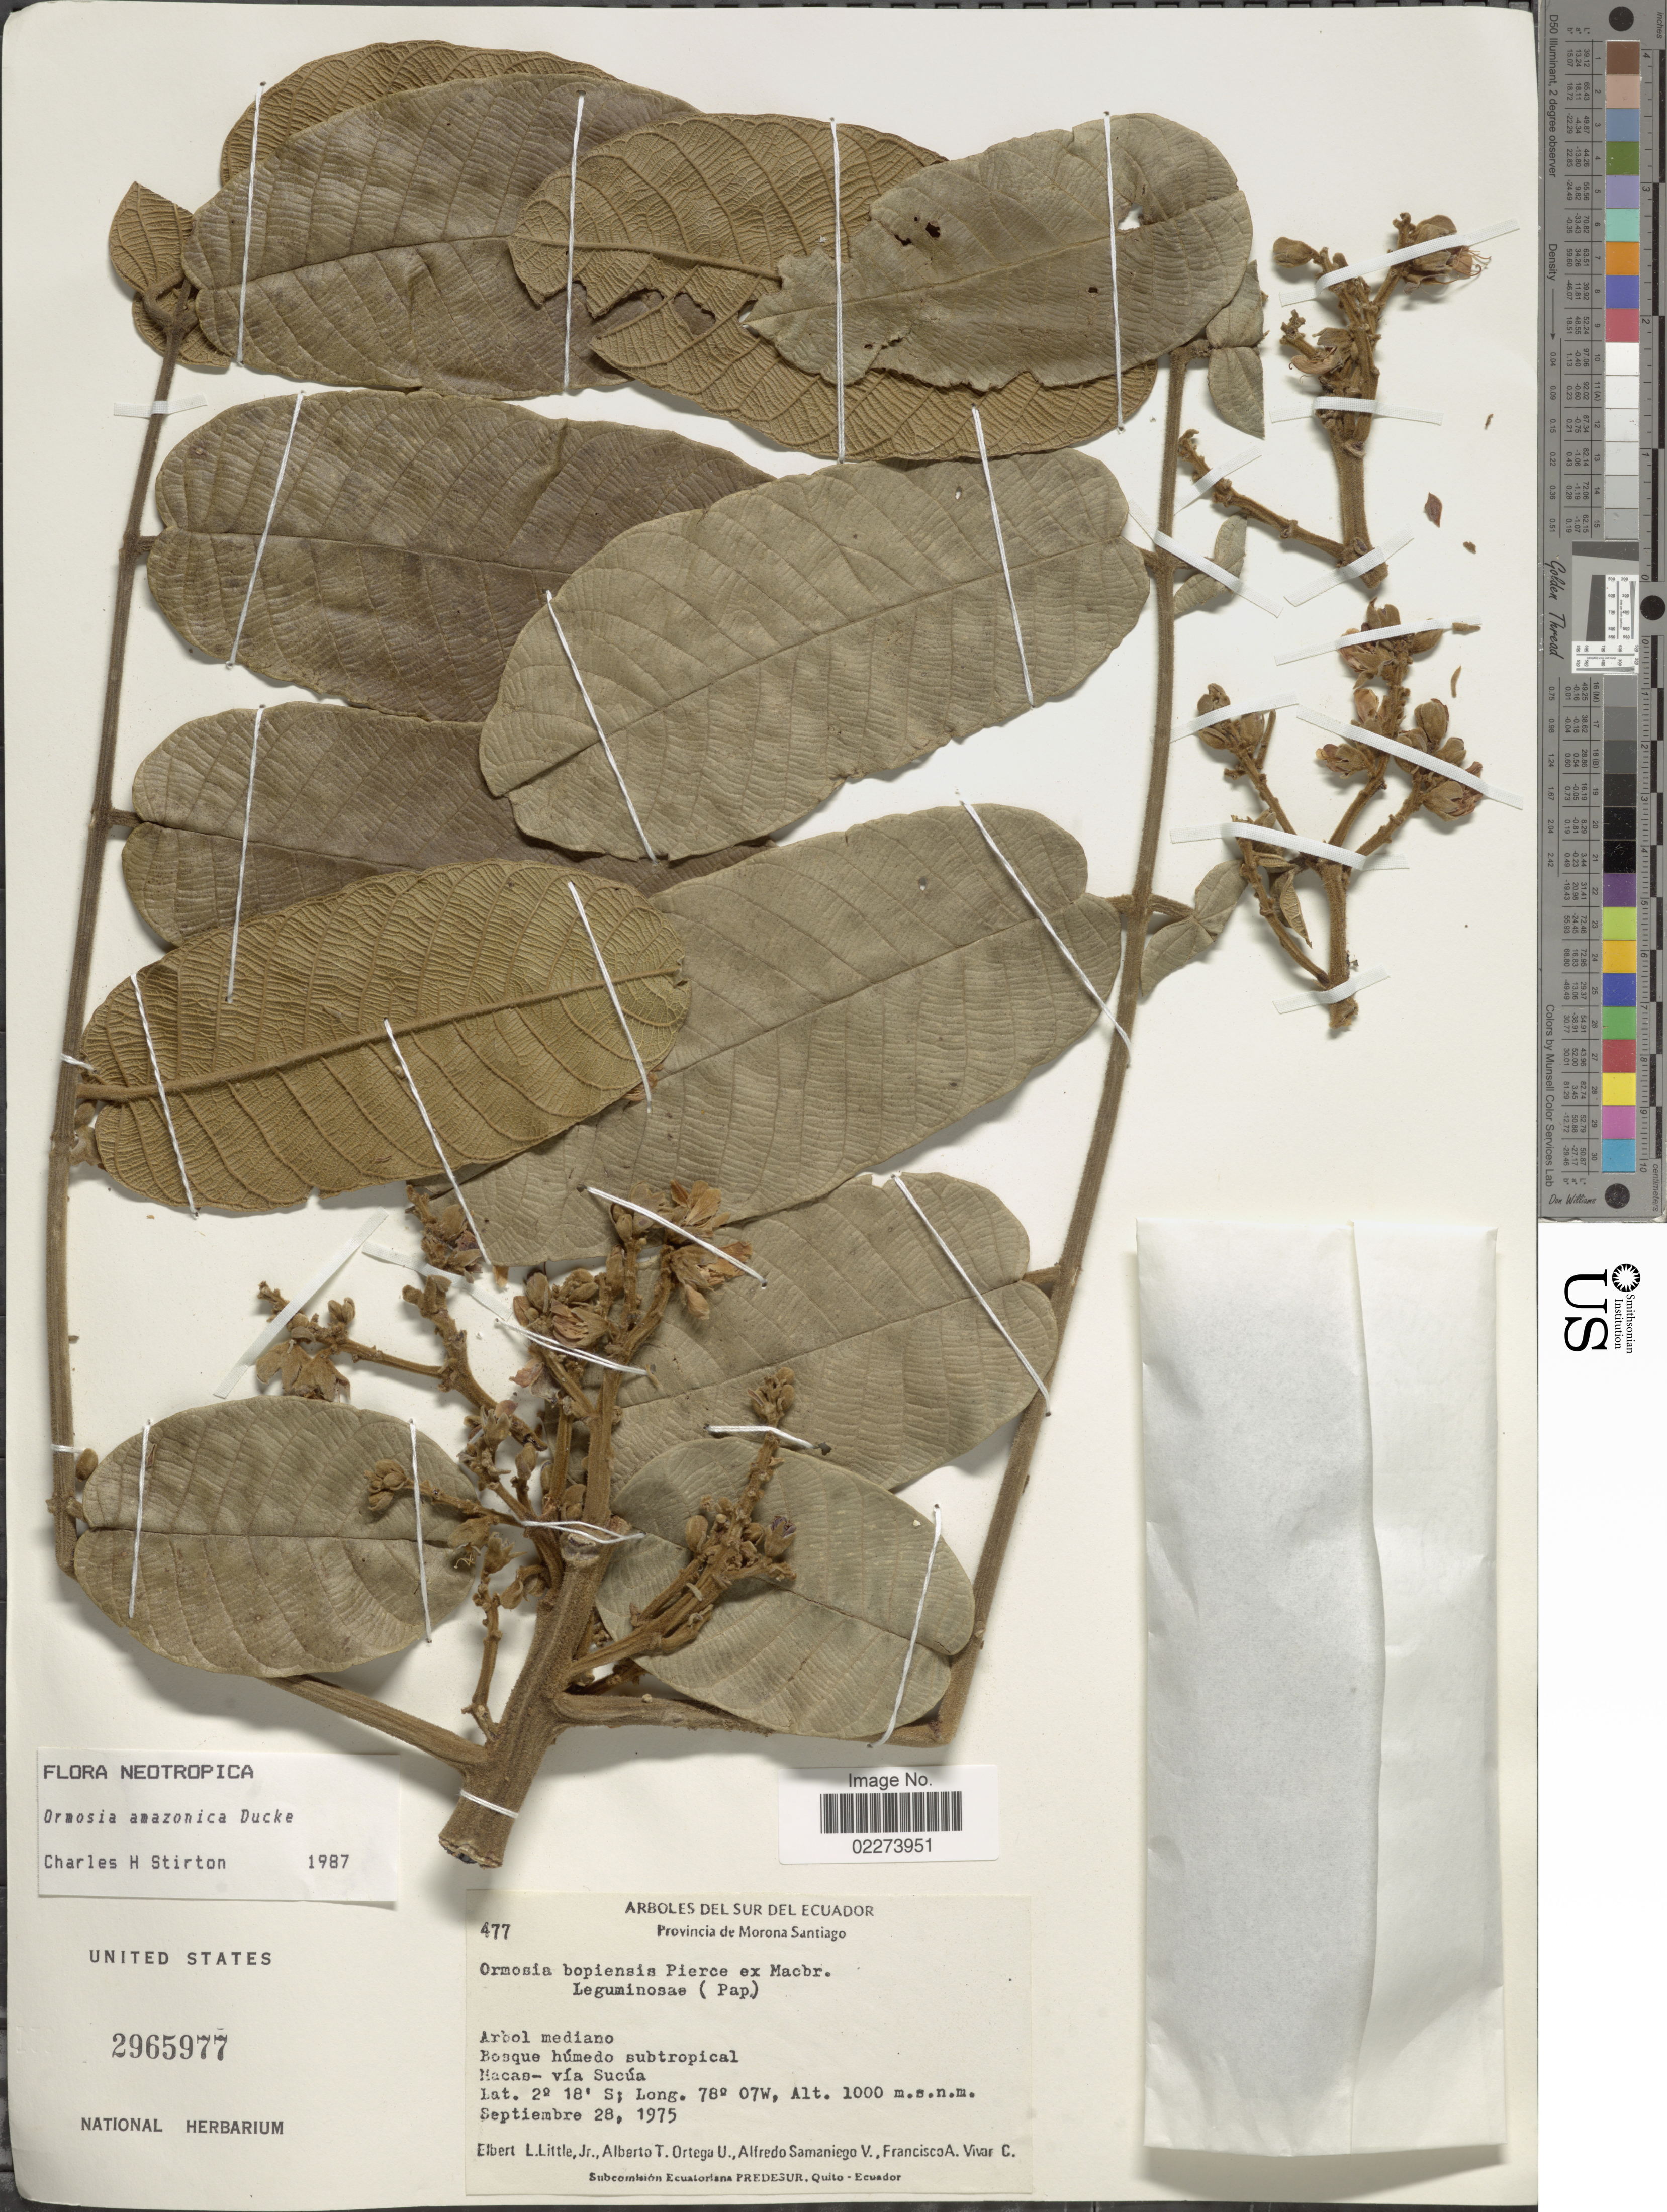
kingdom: Plantae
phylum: Tracheophyta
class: Magnoliopsida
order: Fabales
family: Fabaceae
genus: Ormosia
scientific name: Ormosia amazonica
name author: Ducke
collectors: E. L. Little, A. T. Ortega U., A. V. Samaniego & F. A. Vivar C.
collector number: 477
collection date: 1975-09-28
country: Ecuador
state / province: Morona-Santiago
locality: Provincia de Morona Santiago, Macas - via Sucua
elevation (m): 1000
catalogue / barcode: US 2965977